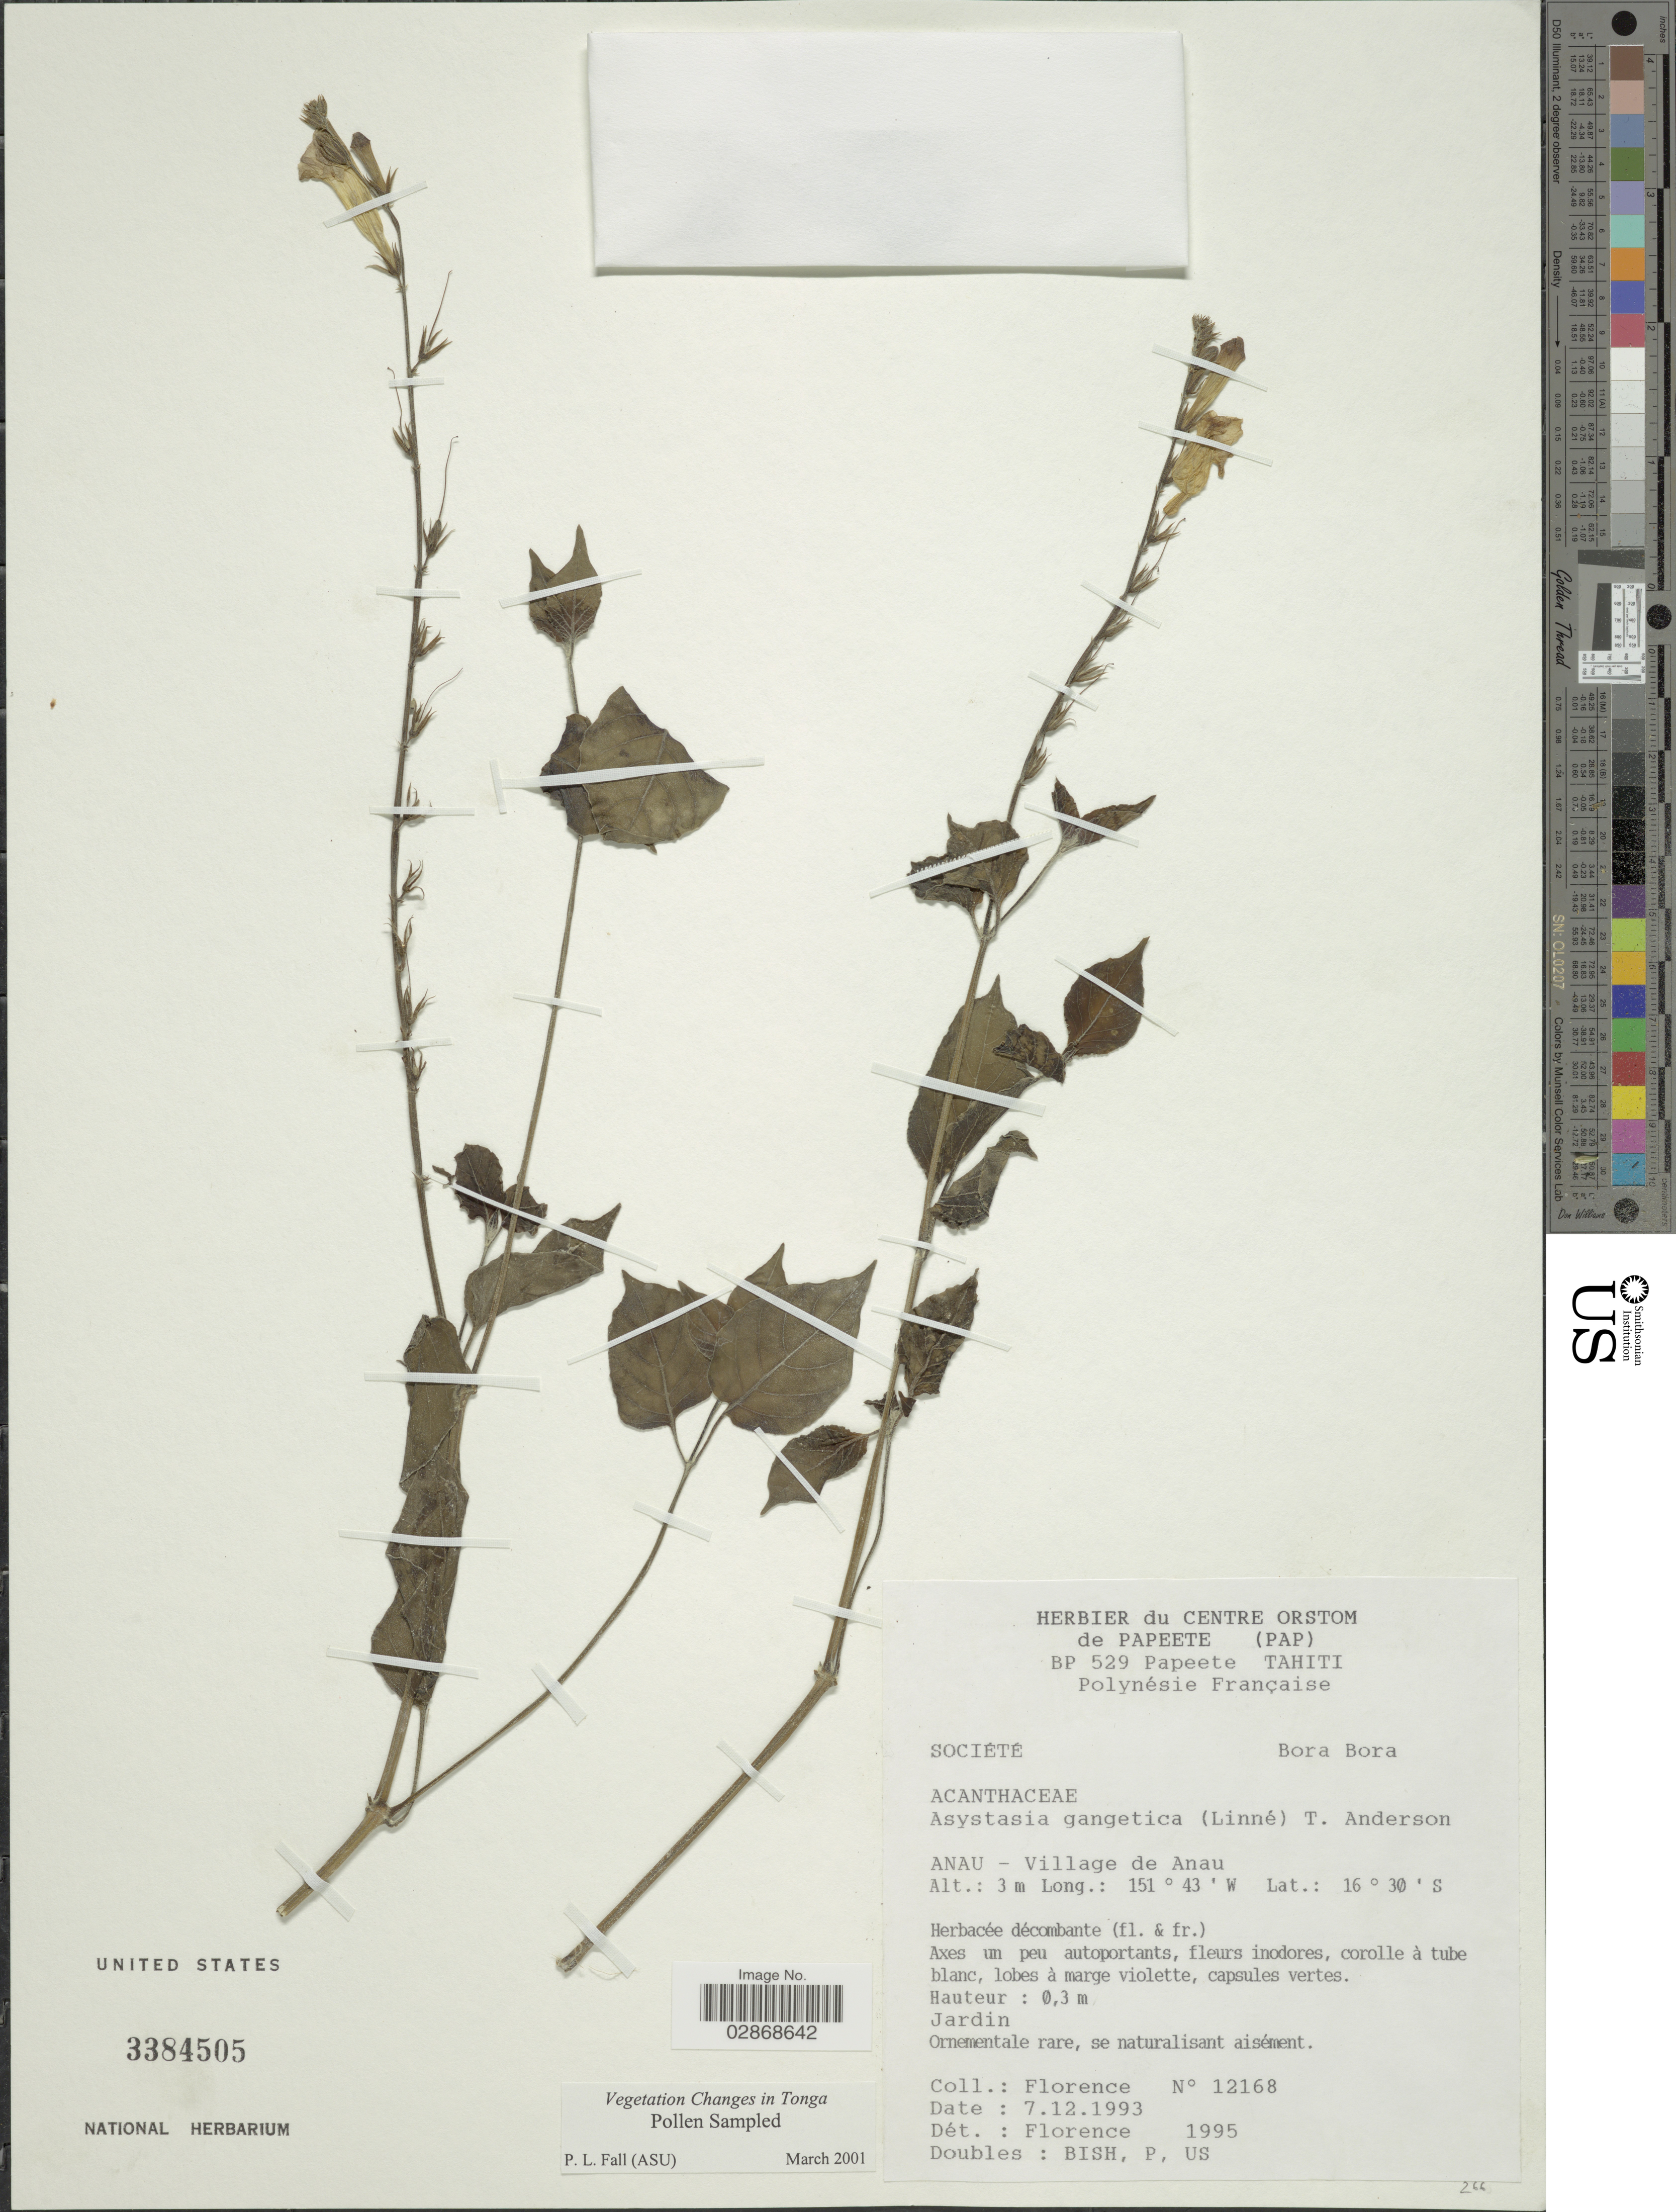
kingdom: Plantae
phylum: Tracheophyta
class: Magnoliopsida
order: Lamiales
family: Acanthaceae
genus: Asystasia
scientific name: Asystasia gangetica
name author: (L.) T. Anderson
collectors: -. Florence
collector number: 12168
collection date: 1993-12-07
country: French Polynesia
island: Bora Bora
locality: Société. Bora Bora. Anau - Village de Anau.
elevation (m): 3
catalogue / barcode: US 3384505